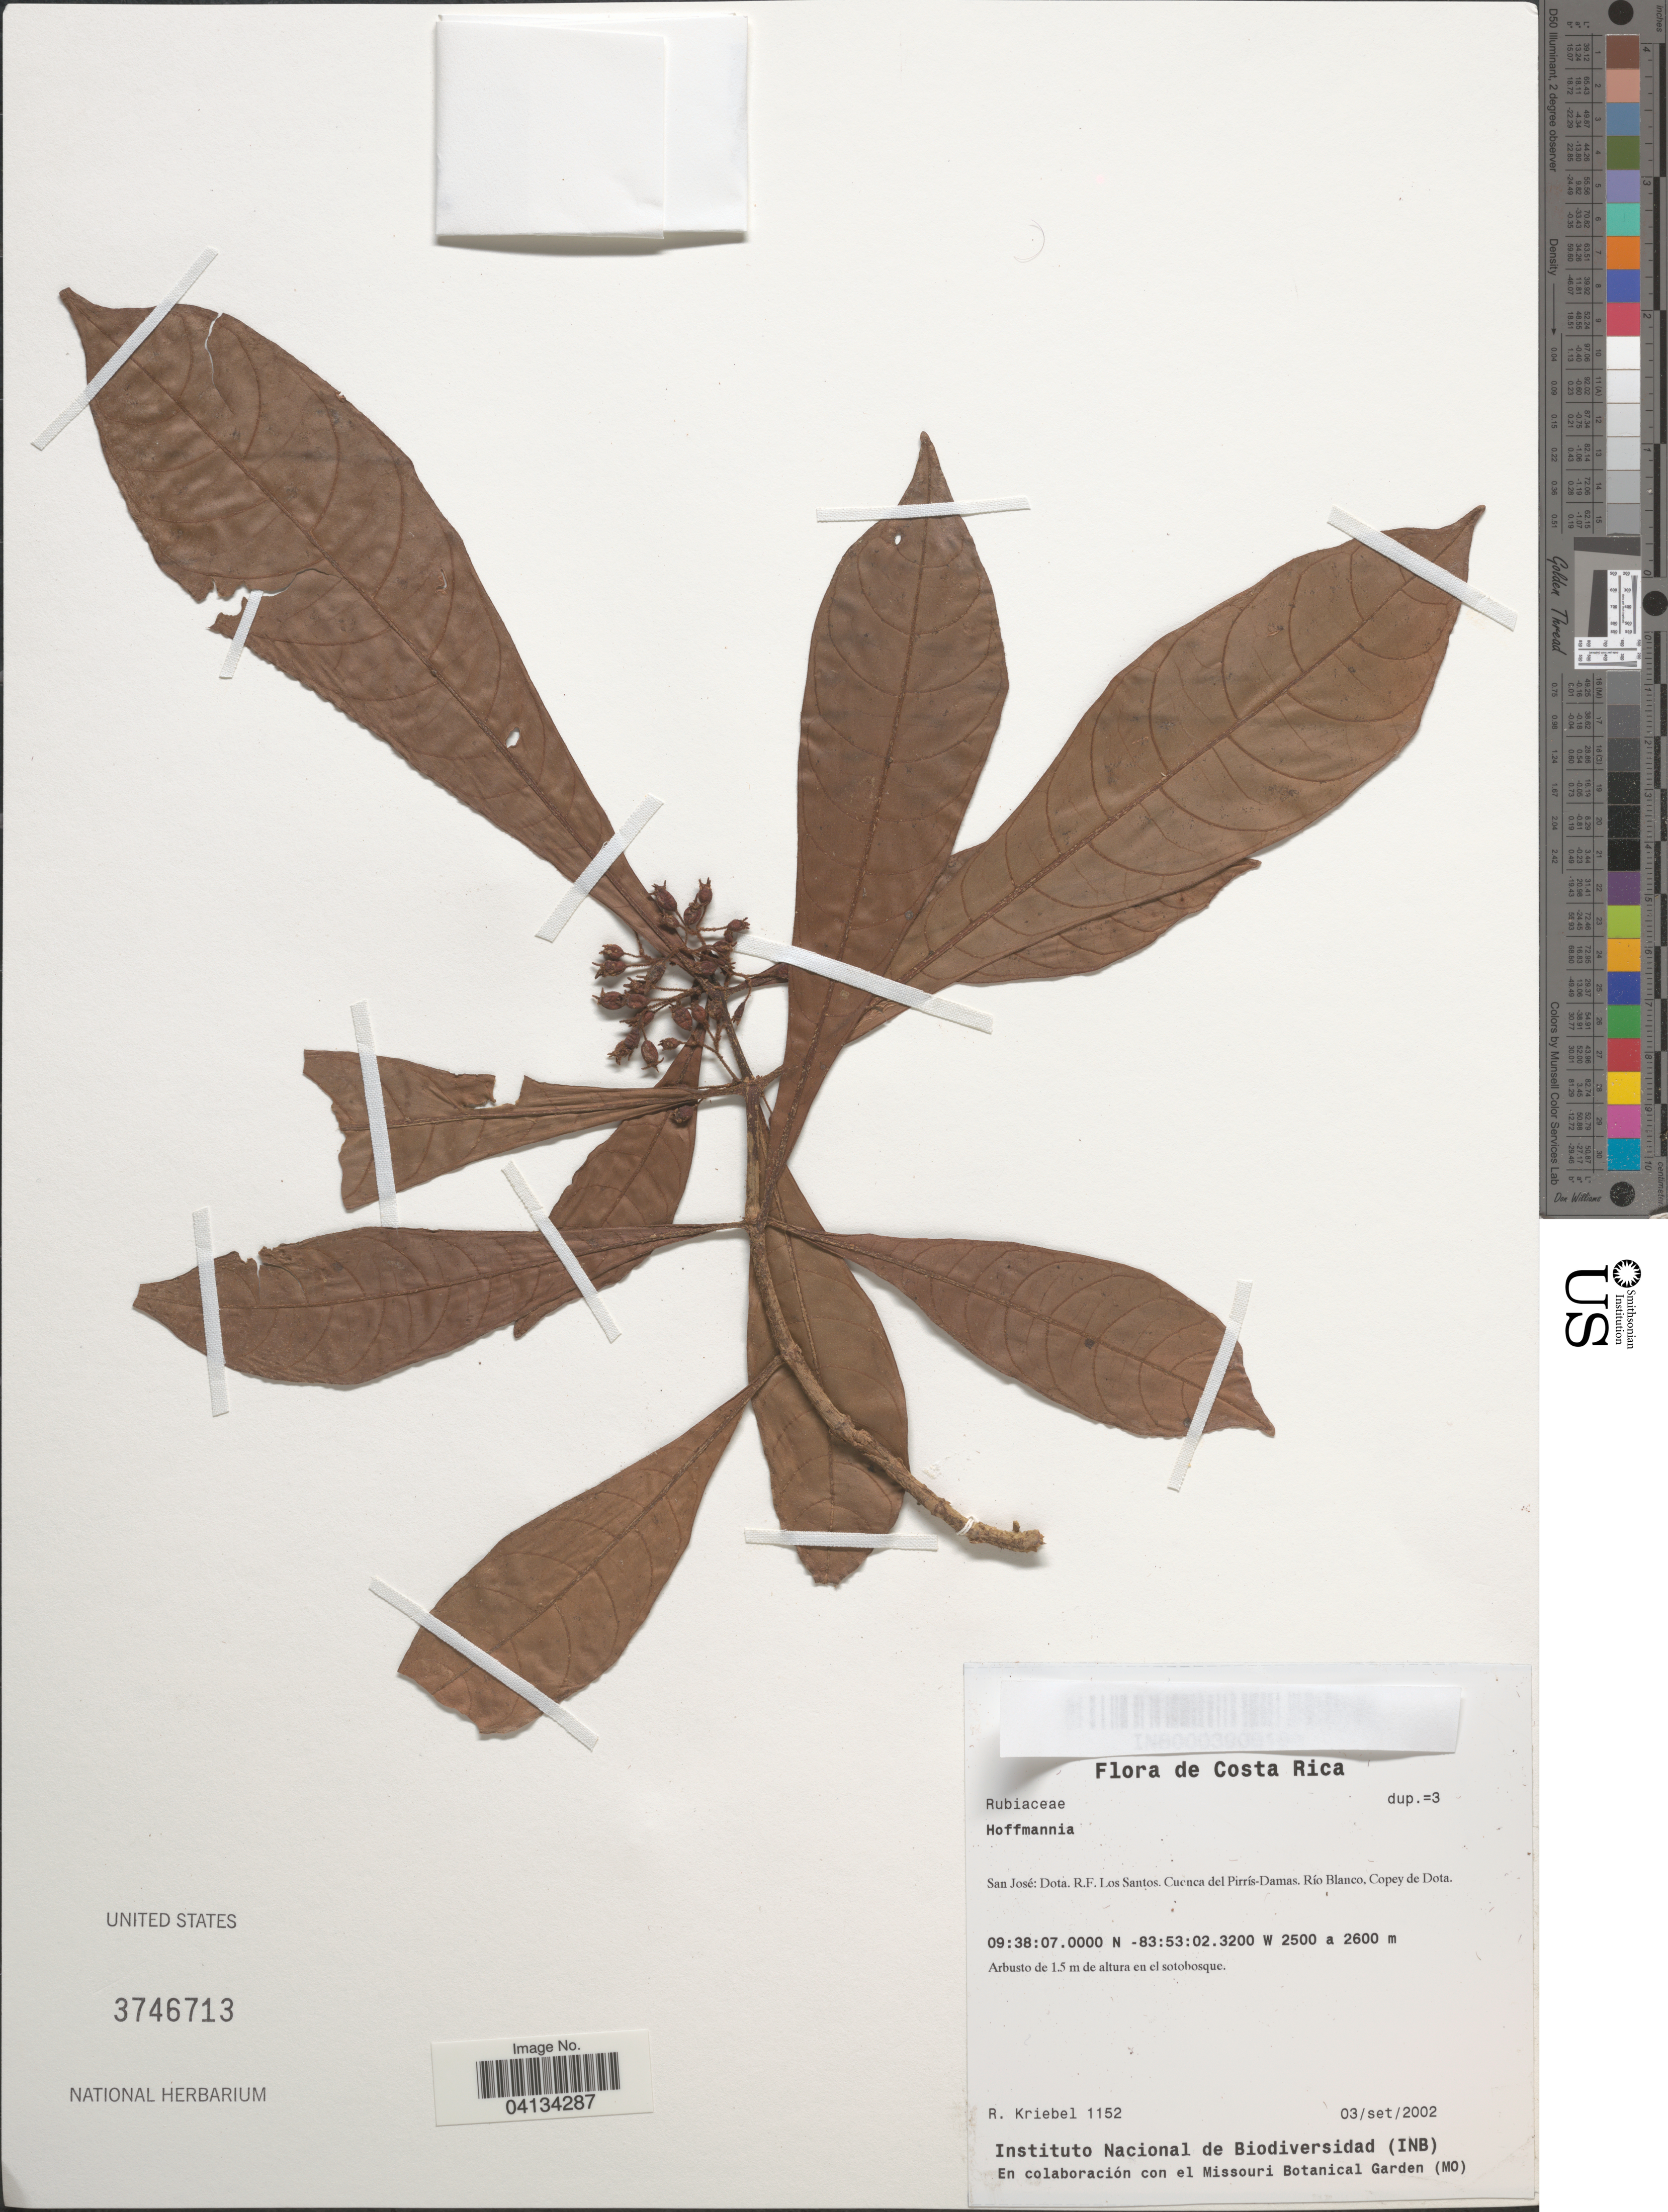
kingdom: Plantae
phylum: Tracheophyta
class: Magnoliopsida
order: Gentianales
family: Rubiaceae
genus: Hoffmannia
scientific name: Hoffmannia sp.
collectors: R. Kriebel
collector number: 1152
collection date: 2002-09-03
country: Costa Rica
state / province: San José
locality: Dota. R.F. Los Santos. Cuenca del Pirrís-Damas. Río Blanco, Copey de Dota.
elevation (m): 2500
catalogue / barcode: US 3746713